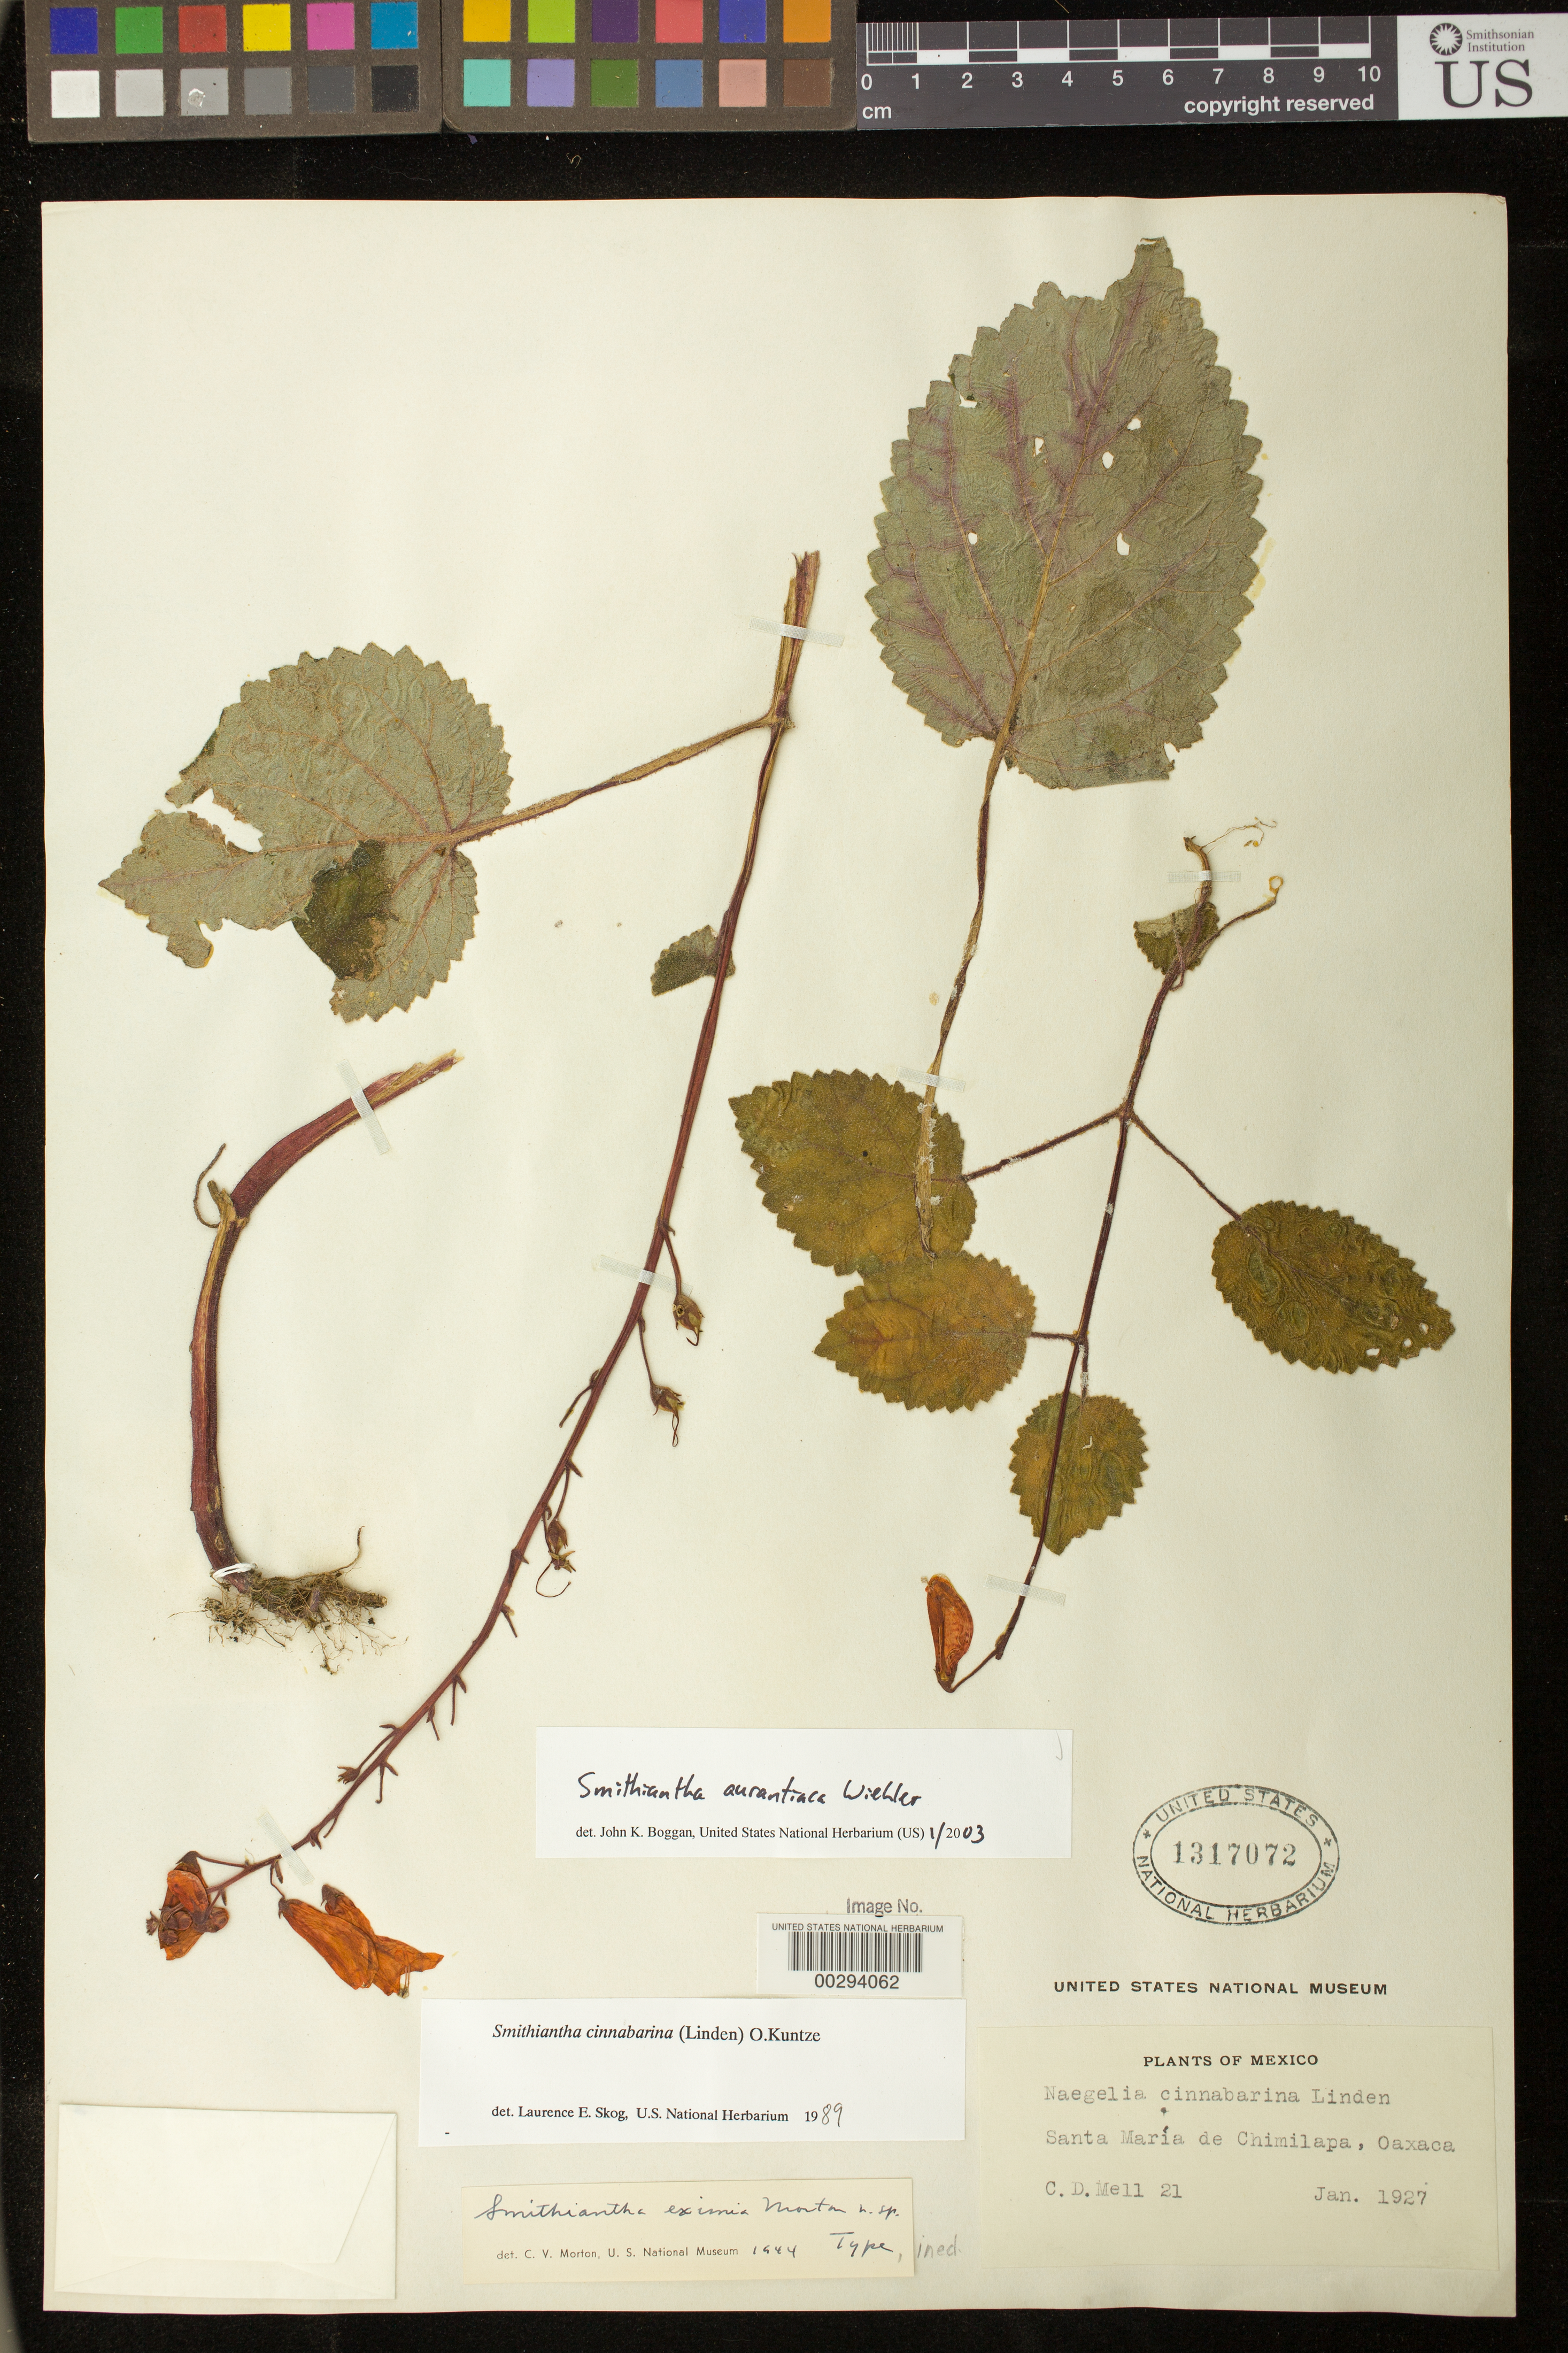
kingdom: Plantae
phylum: Tracheophyta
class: Magnoliopsida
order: Lamiales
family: Gesneriaceae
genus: Smithiantha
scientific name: Smithiantha aurantiaca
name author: Wiehler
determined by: Boggan, J. K., (US), NMNH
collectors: C. D. Mell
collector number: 21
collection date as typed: Jan 1927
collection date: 1927-01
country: Mexico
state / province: Oaxaca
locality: Santa María de Chimilapa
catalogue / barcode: US 1317072